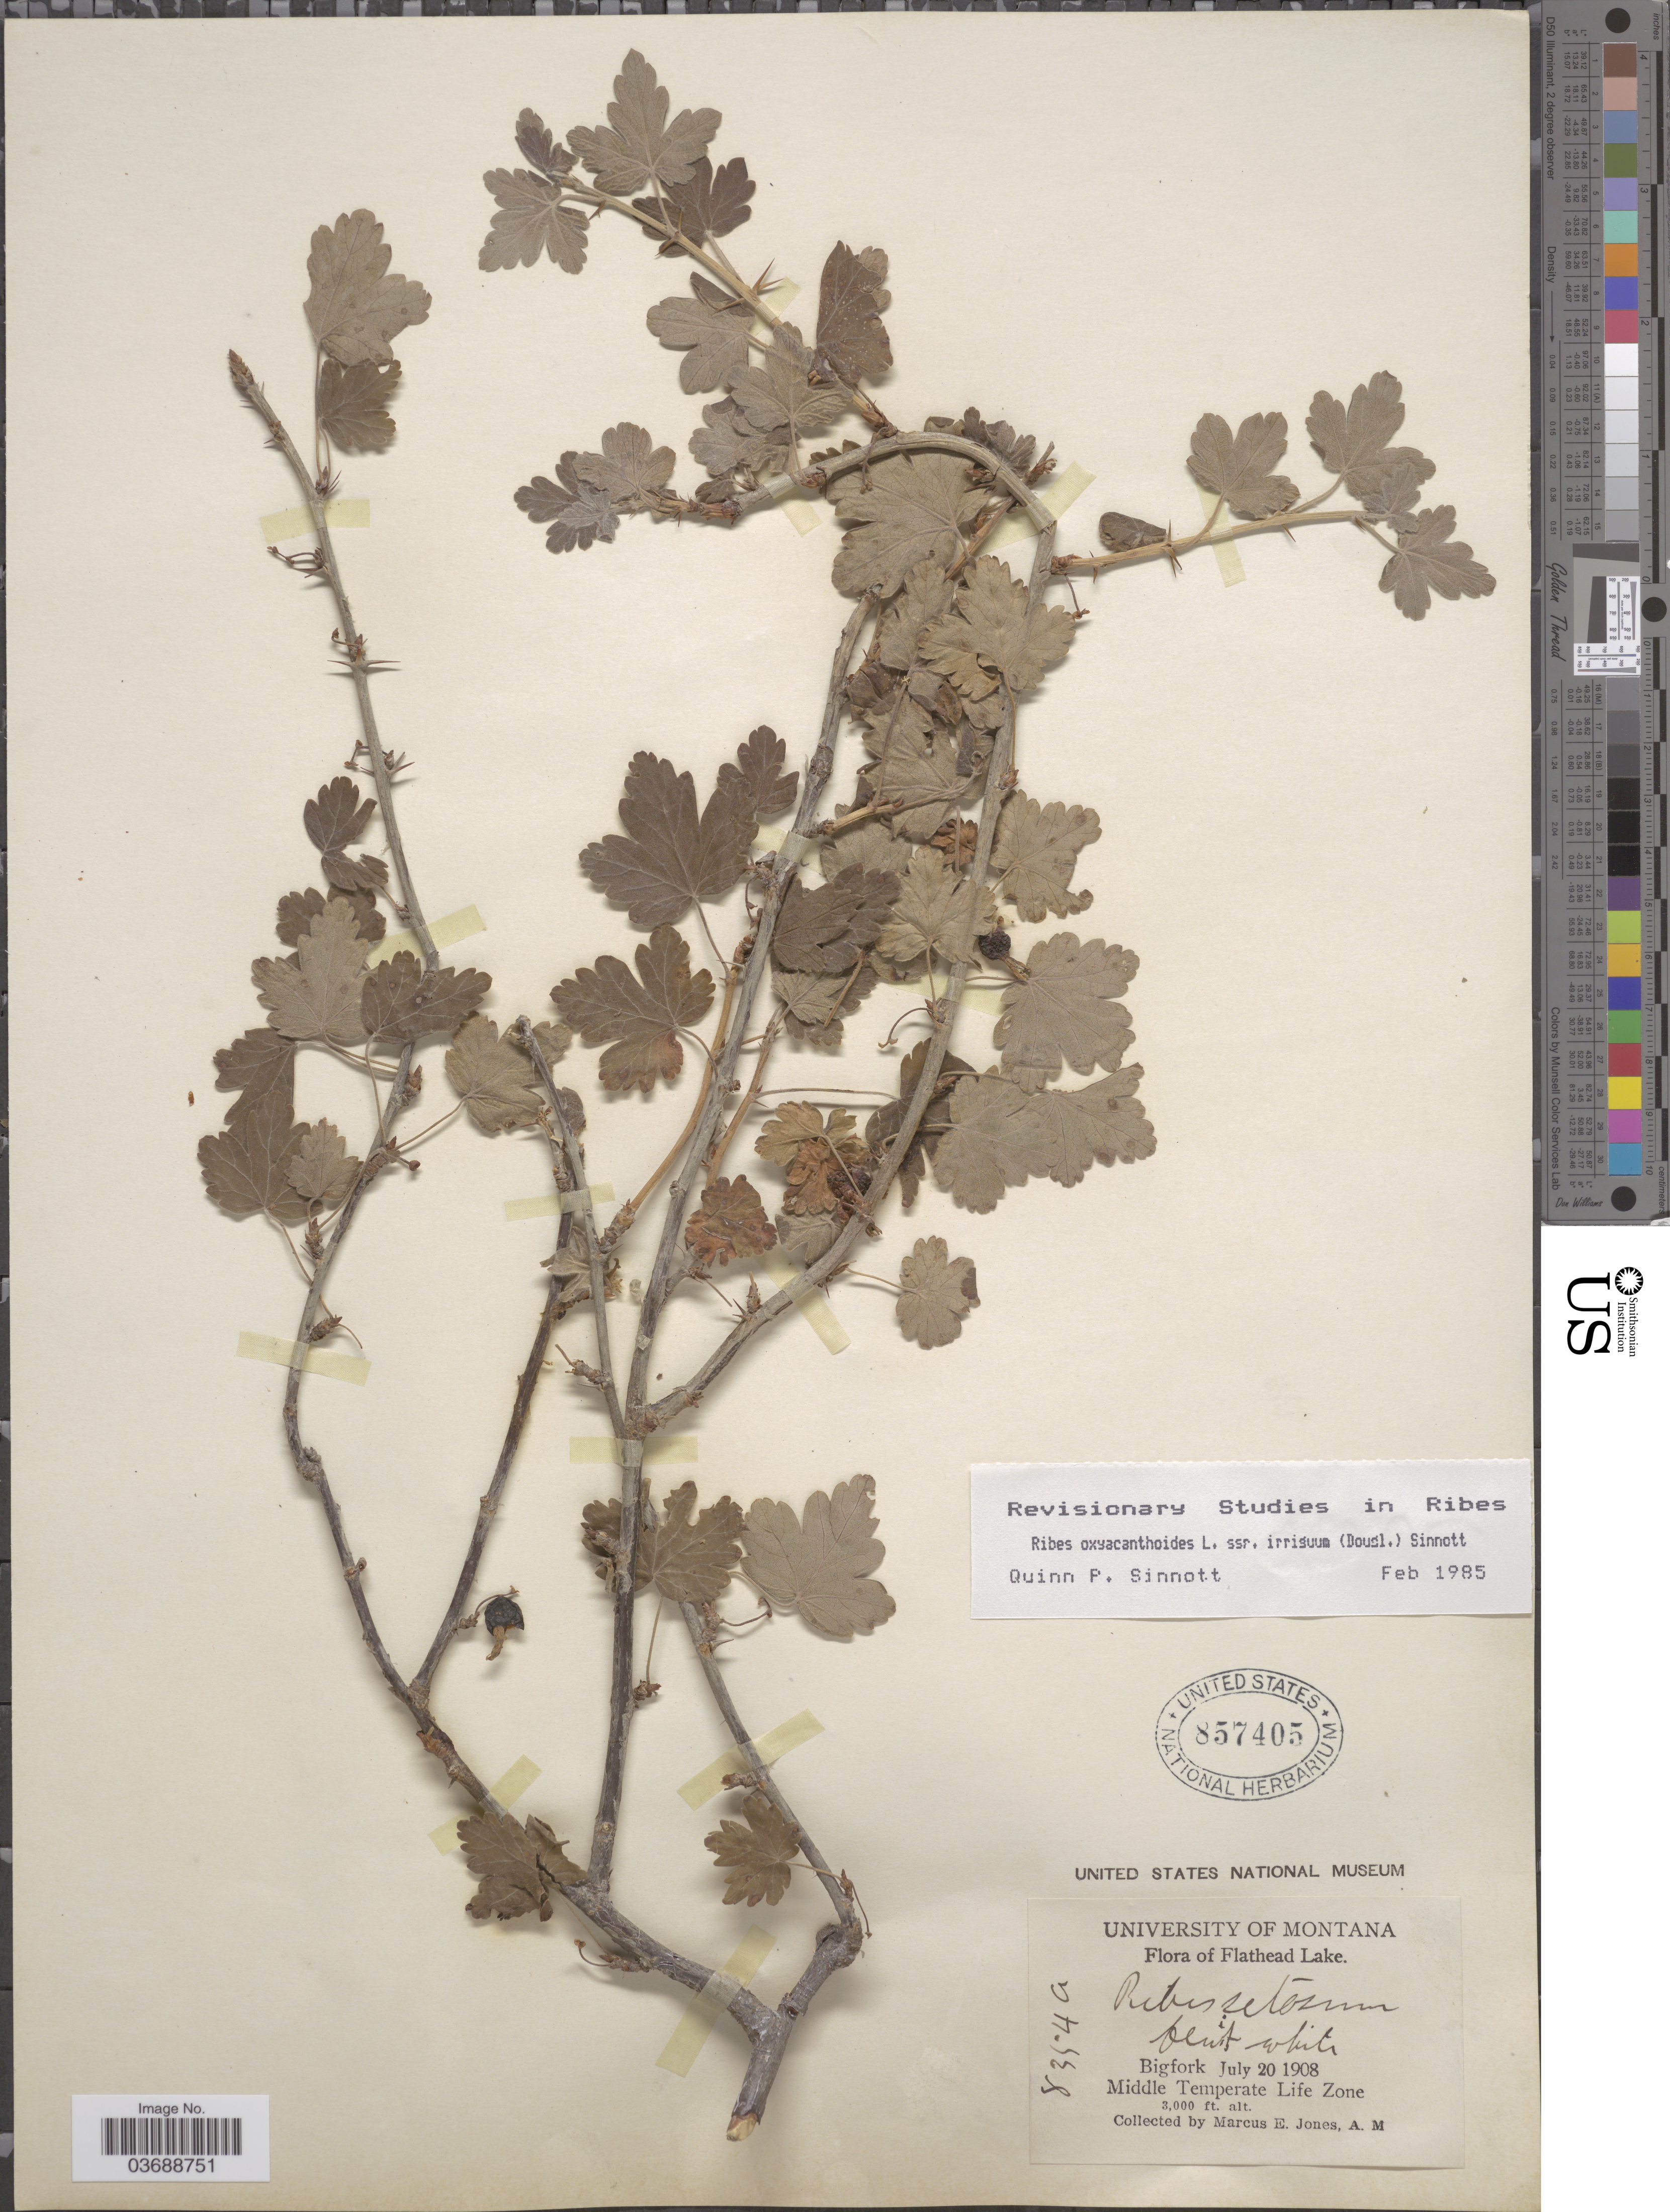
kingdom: Plantae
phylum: Tracheophyta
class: Magnoliopsida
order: Saxifragales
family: Grossulariaceae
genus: Ribes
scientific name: Ribes oxyacanthoides var. irriguum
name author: (Douglas) Jancz.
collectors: M. E. Jones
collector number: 8354a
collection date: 1908-07-20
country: United States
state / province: Montana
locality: Flathead Lake. Bigfork. Middle Temperate Life Zone.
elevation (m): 914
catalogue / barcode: US 857405